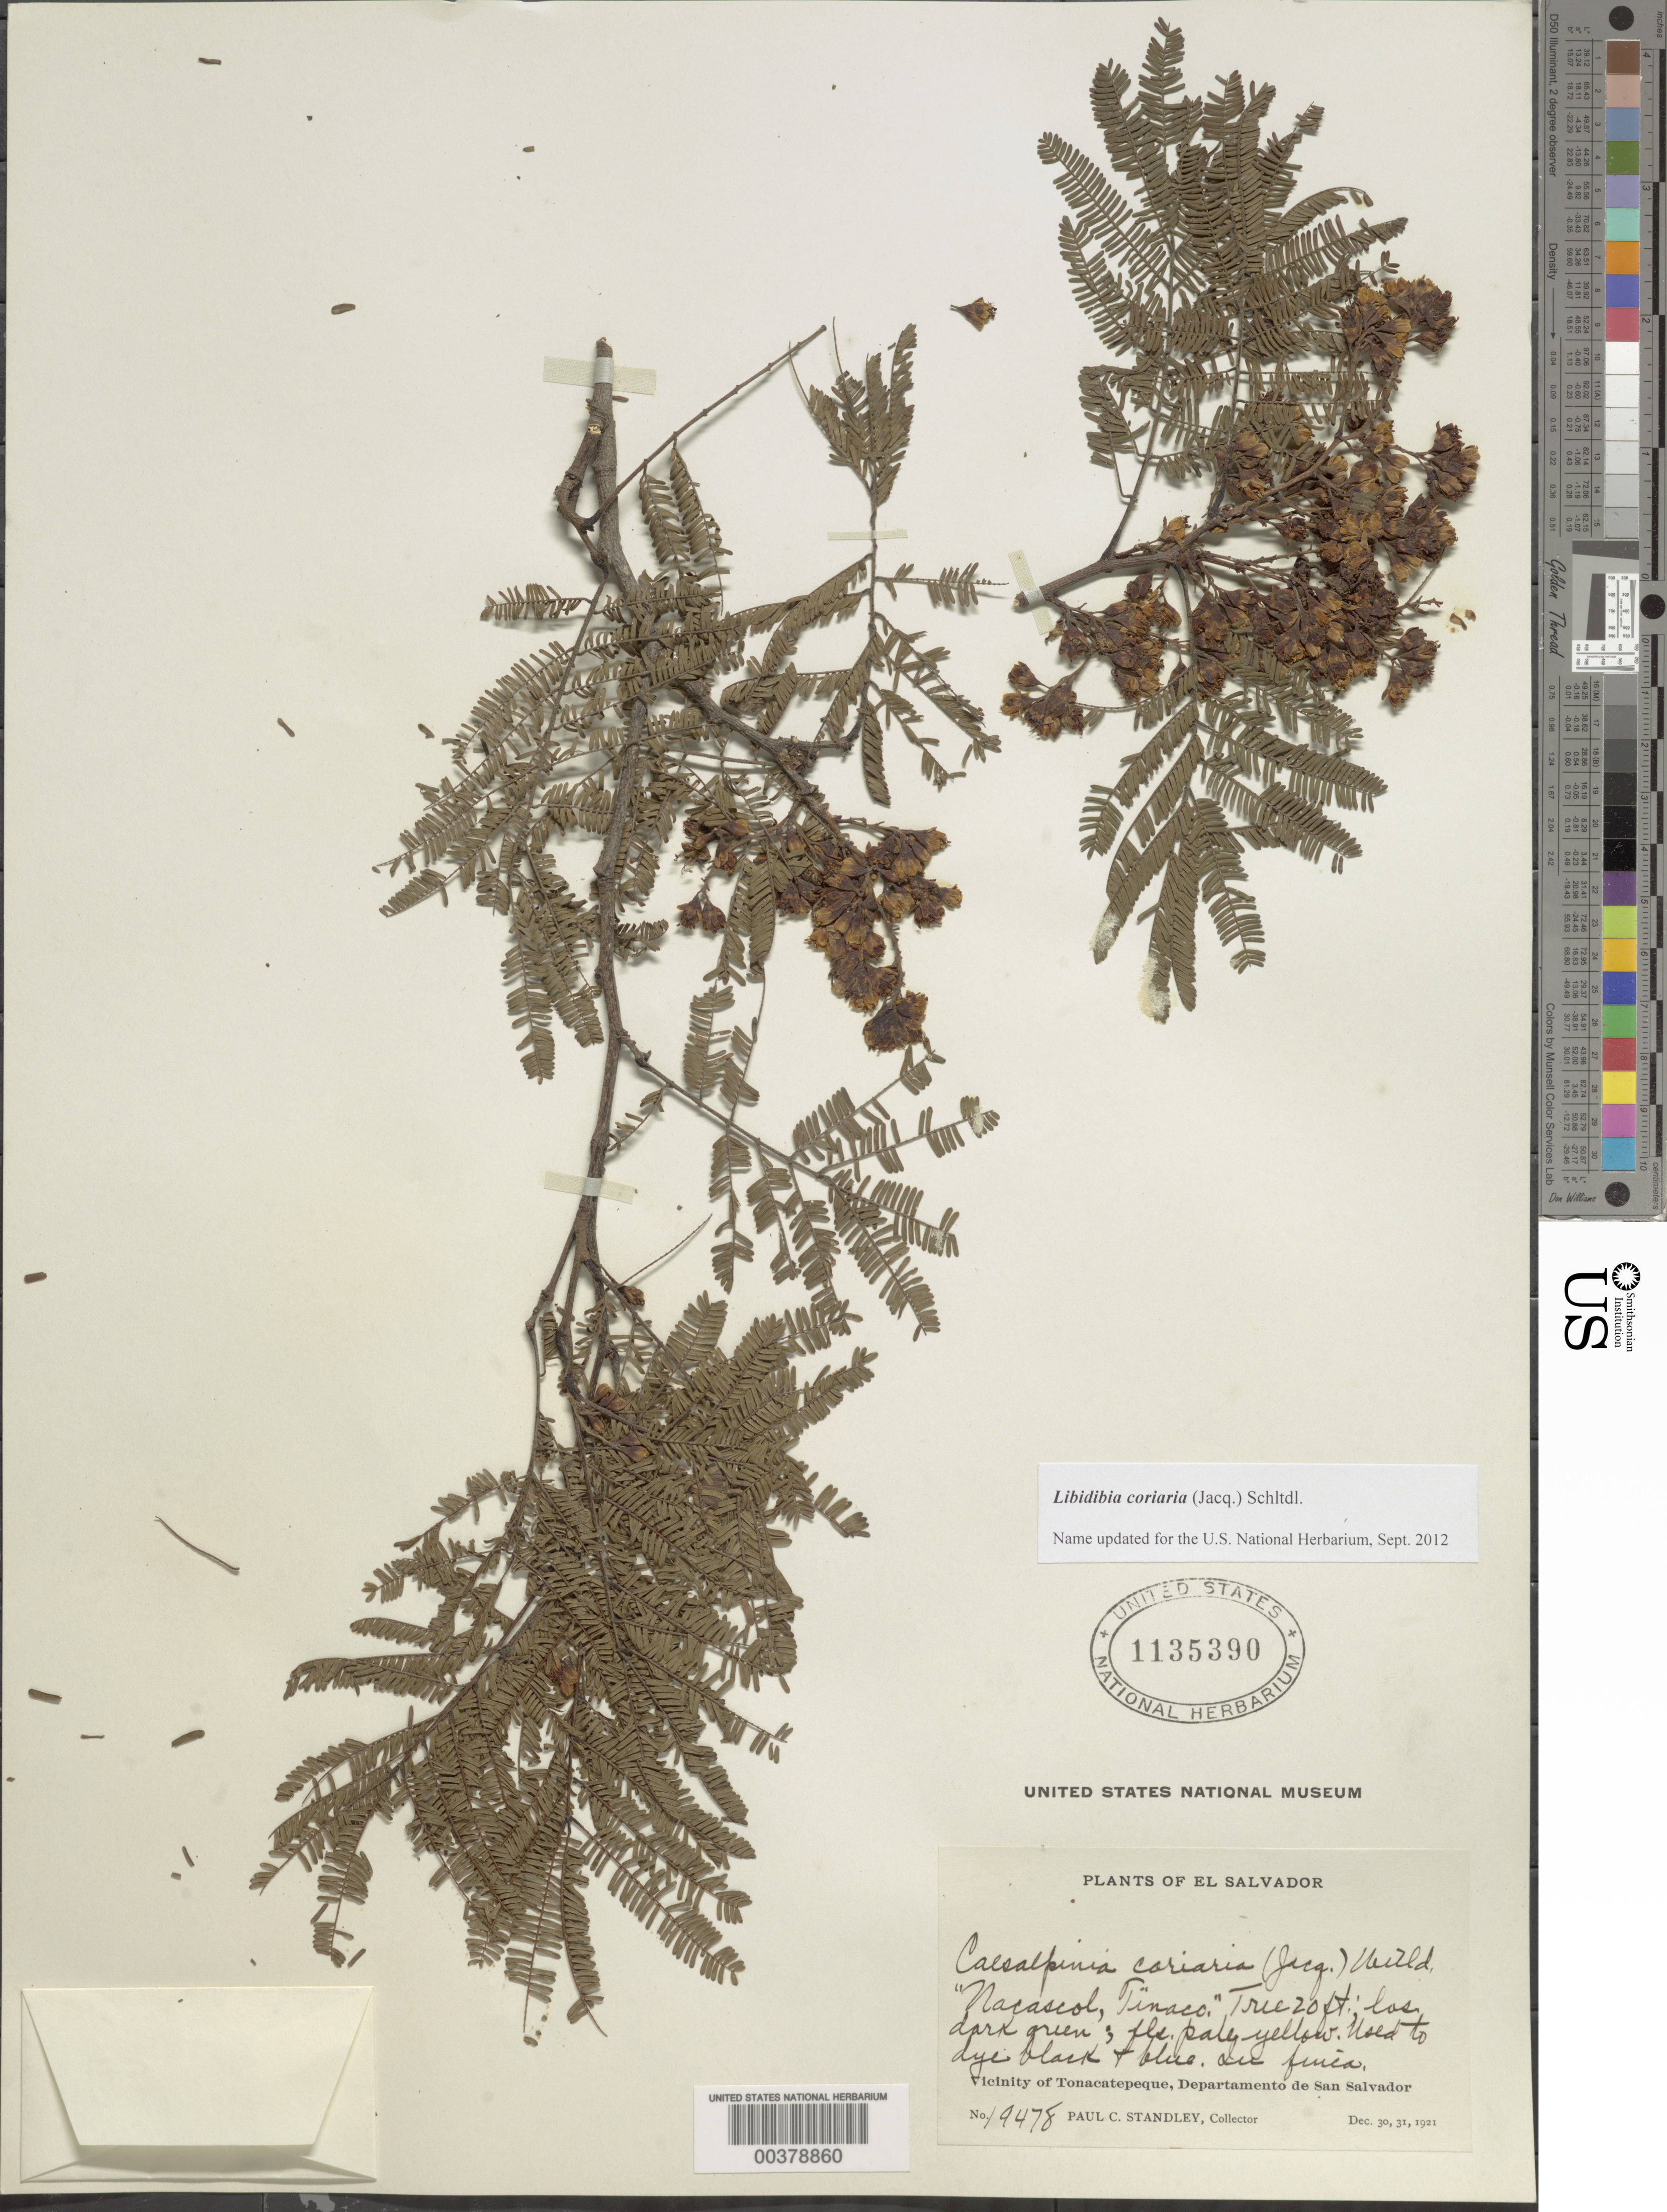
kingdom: Plantae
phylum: Tracheophyta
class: Magnoliopsida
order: Fabales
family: Fabaceae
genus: Libidibia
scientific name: Libidibia coriaria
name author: (Jacq.) Schltdl.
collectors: P. C. Standley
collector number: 19478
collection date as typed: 30 Dec 1921 and 31 Dec 1921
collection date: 1921-12-30,1921-12-31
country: El Salvador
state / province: San Salvador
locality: Vicinity of Tonacatepeque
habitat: In finca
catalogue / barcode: US 1135390